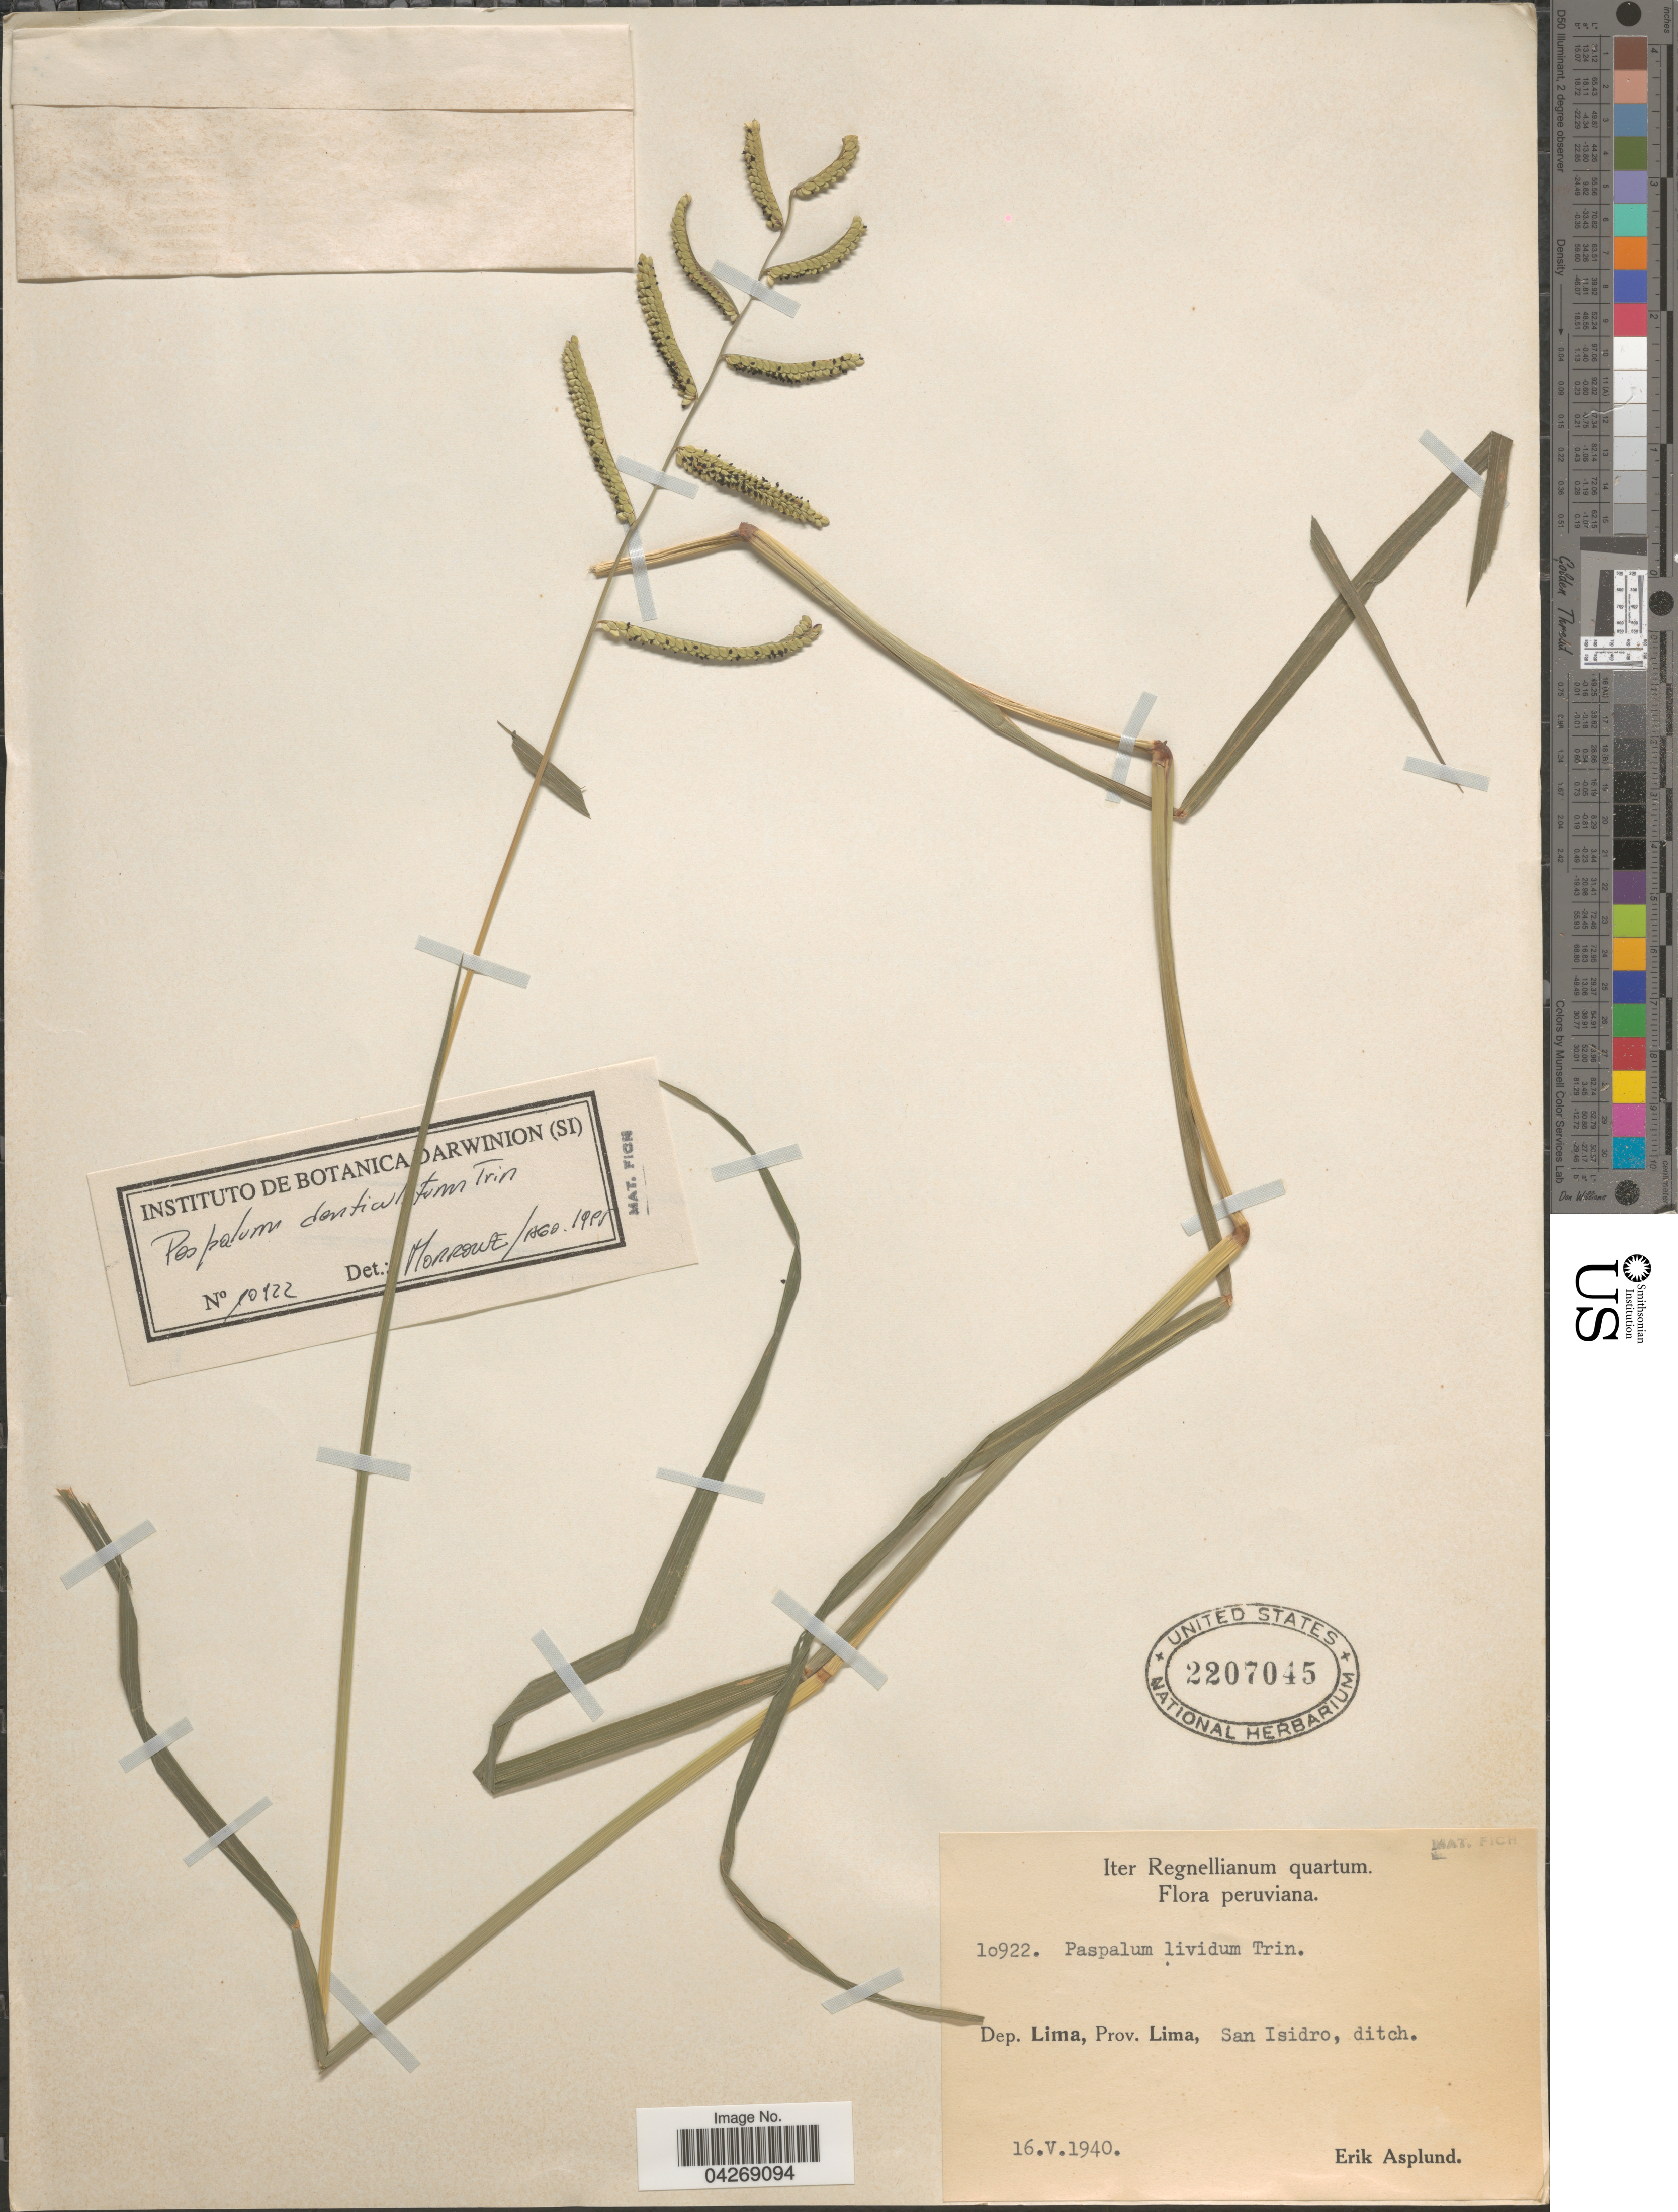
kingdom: Plantae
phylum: Tracheophyta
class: Liliopsida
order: Poales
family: Poaceae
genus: Paspalum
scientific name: Paspalum denticulatum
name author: Trin.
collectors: E. Asplund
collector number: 10922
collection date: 1940-05-16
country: Peru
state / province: Lima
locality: Iter Regnellianum quartum. Peruviana. Dep. Lima, San Isidro, ditch.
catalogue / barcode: US 2207045